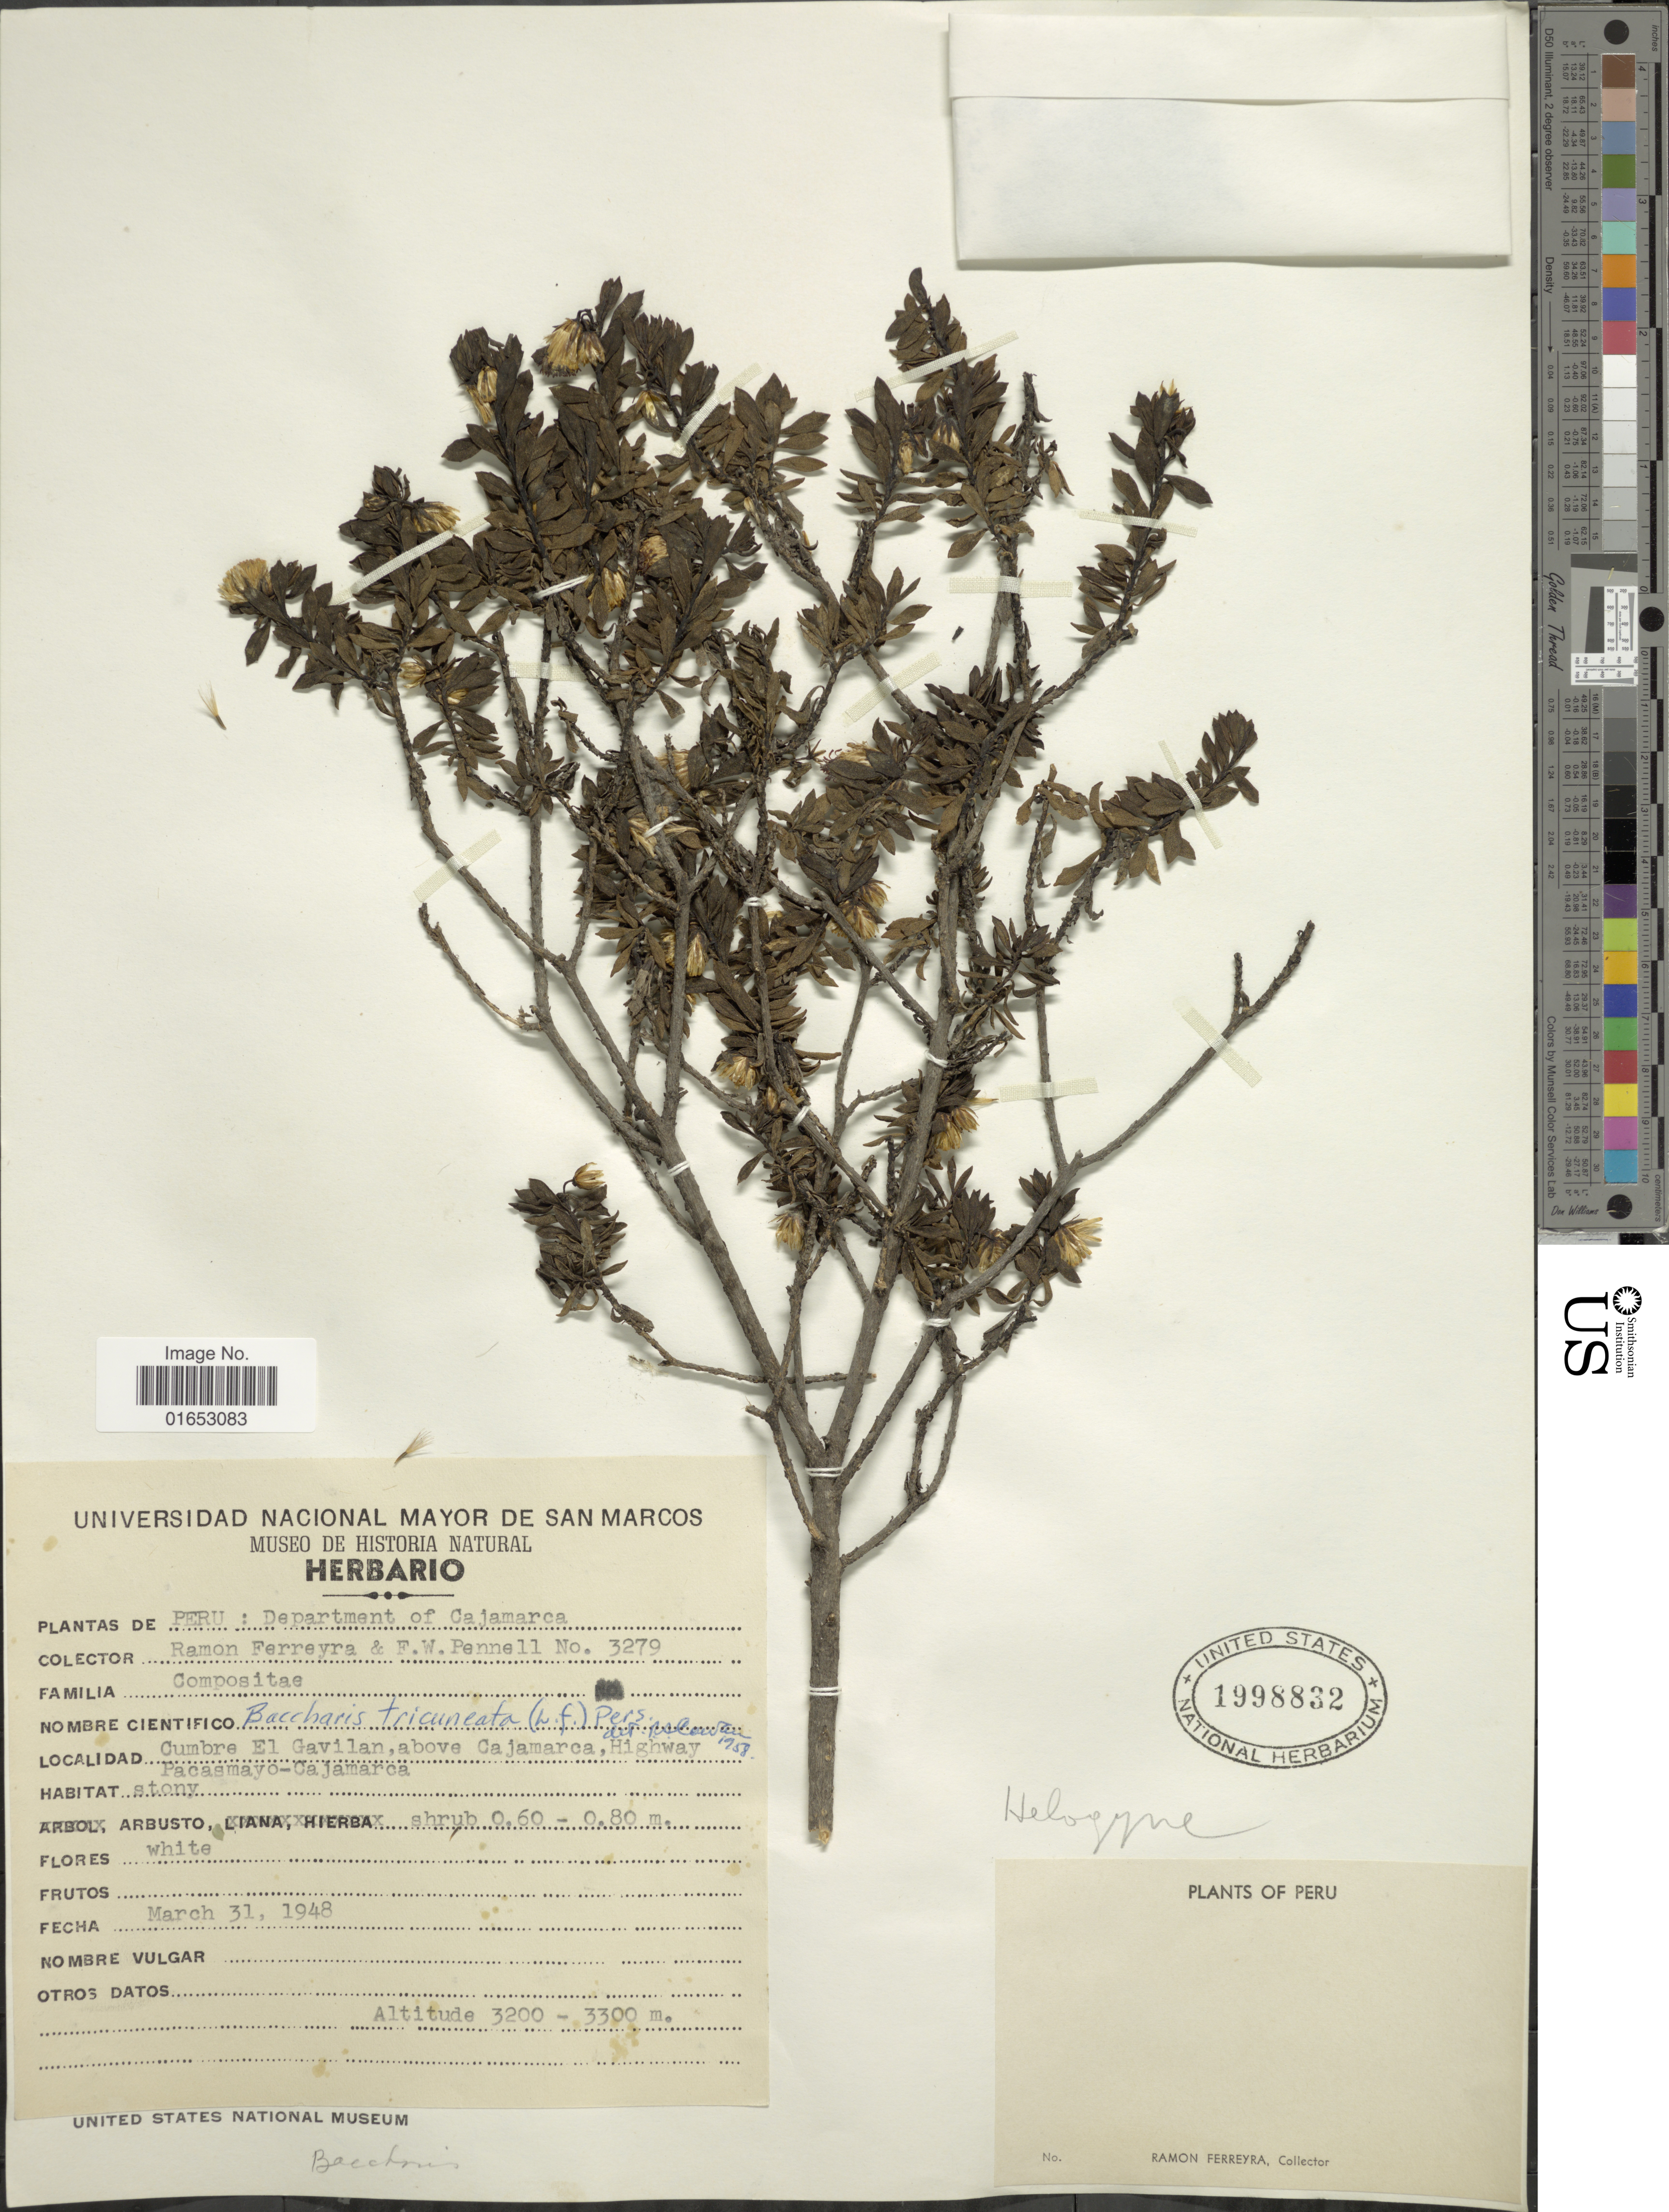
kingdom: Plantae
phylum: Tracheophyta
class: Magnoliopsida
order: Asterales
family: Asteraceae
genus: Helogyne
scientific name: Helogyne calocephala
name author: Mattf.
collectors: R. A. Ferreyra & F. W. Pennell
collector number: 3279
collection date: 1948-03-31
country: Peru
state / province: Cajamarca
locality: Cumbre El Gavilan, above Cajamarca, Highway Pacasmayo - Cajamarca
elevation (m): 3200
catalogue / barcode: US 1998832